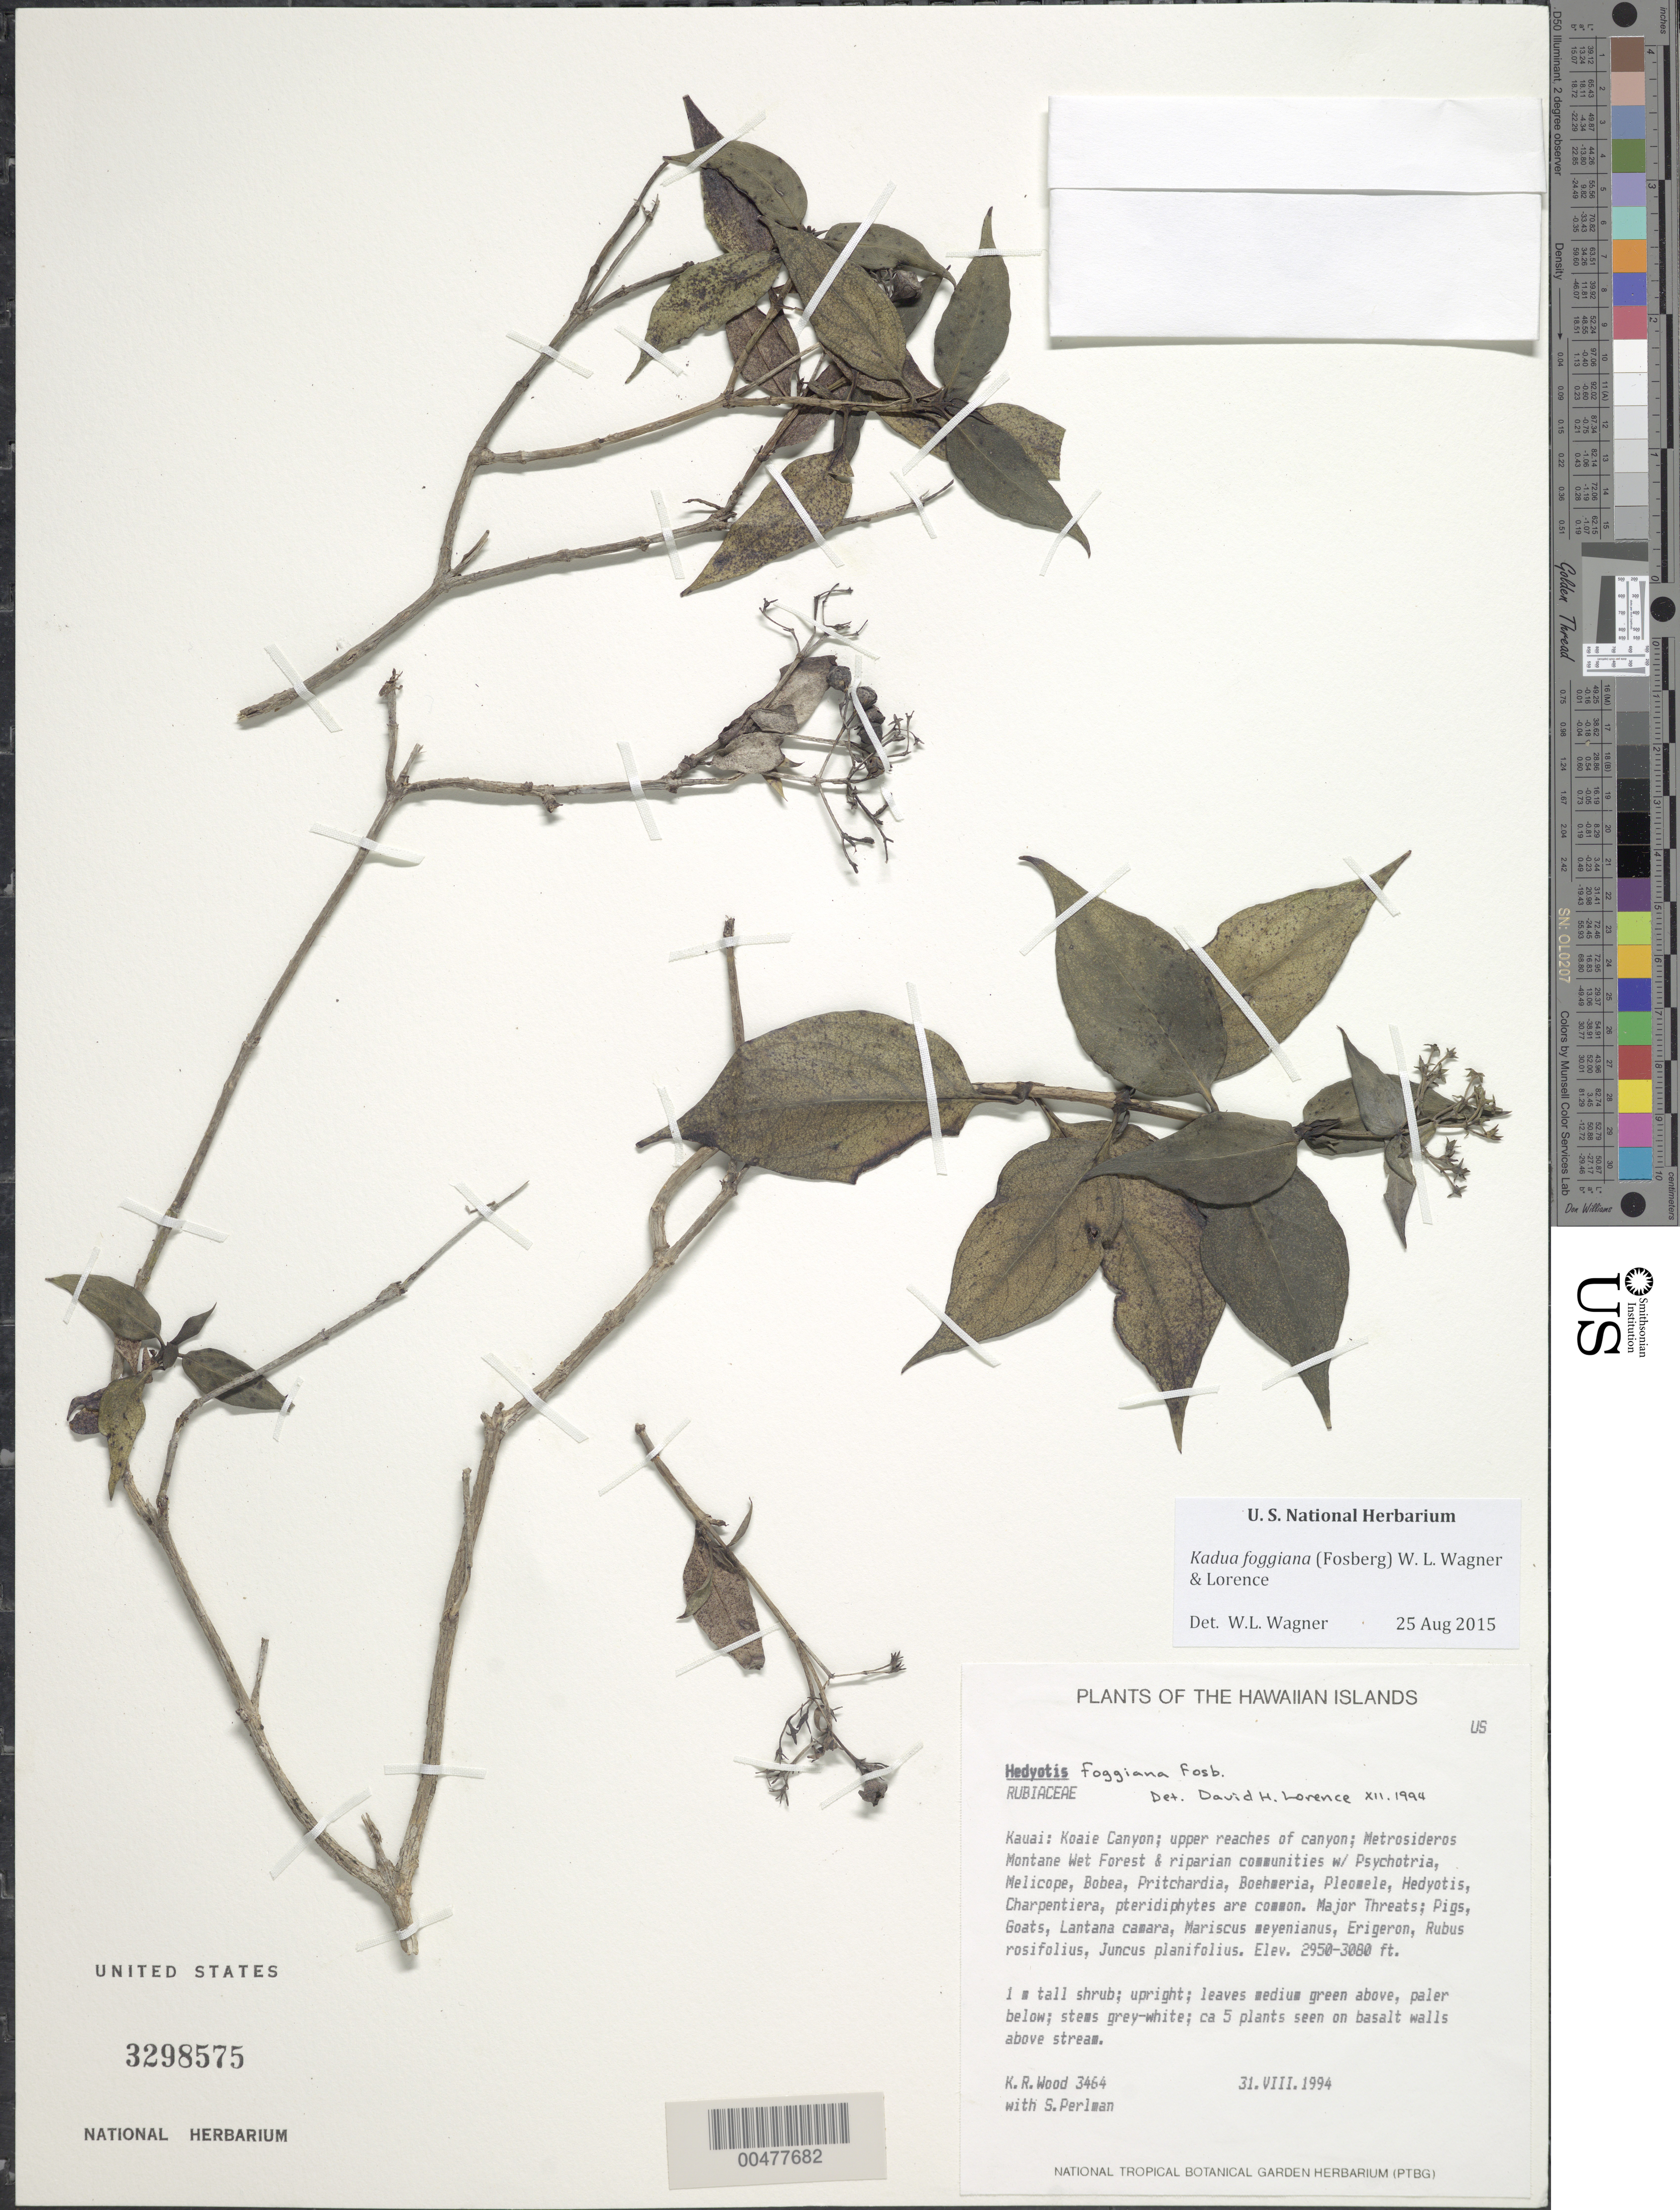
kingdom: Plantae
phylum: Tracheophyta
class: Magnoliopsida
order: Gentianales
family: Rubiaceae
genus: Kadua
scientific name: Kadua foggiana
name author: (Fosberg) W.L. Wagner & Lorence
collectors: K. R. Wood & S. P. Perlman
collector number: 3464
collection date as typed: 31 Aug 1994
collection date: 1994-08-31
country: United States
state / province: Hawaii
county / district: Kauai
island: Kaua'i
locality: Koaie Canyon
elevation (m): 899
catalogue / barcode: US 3298575